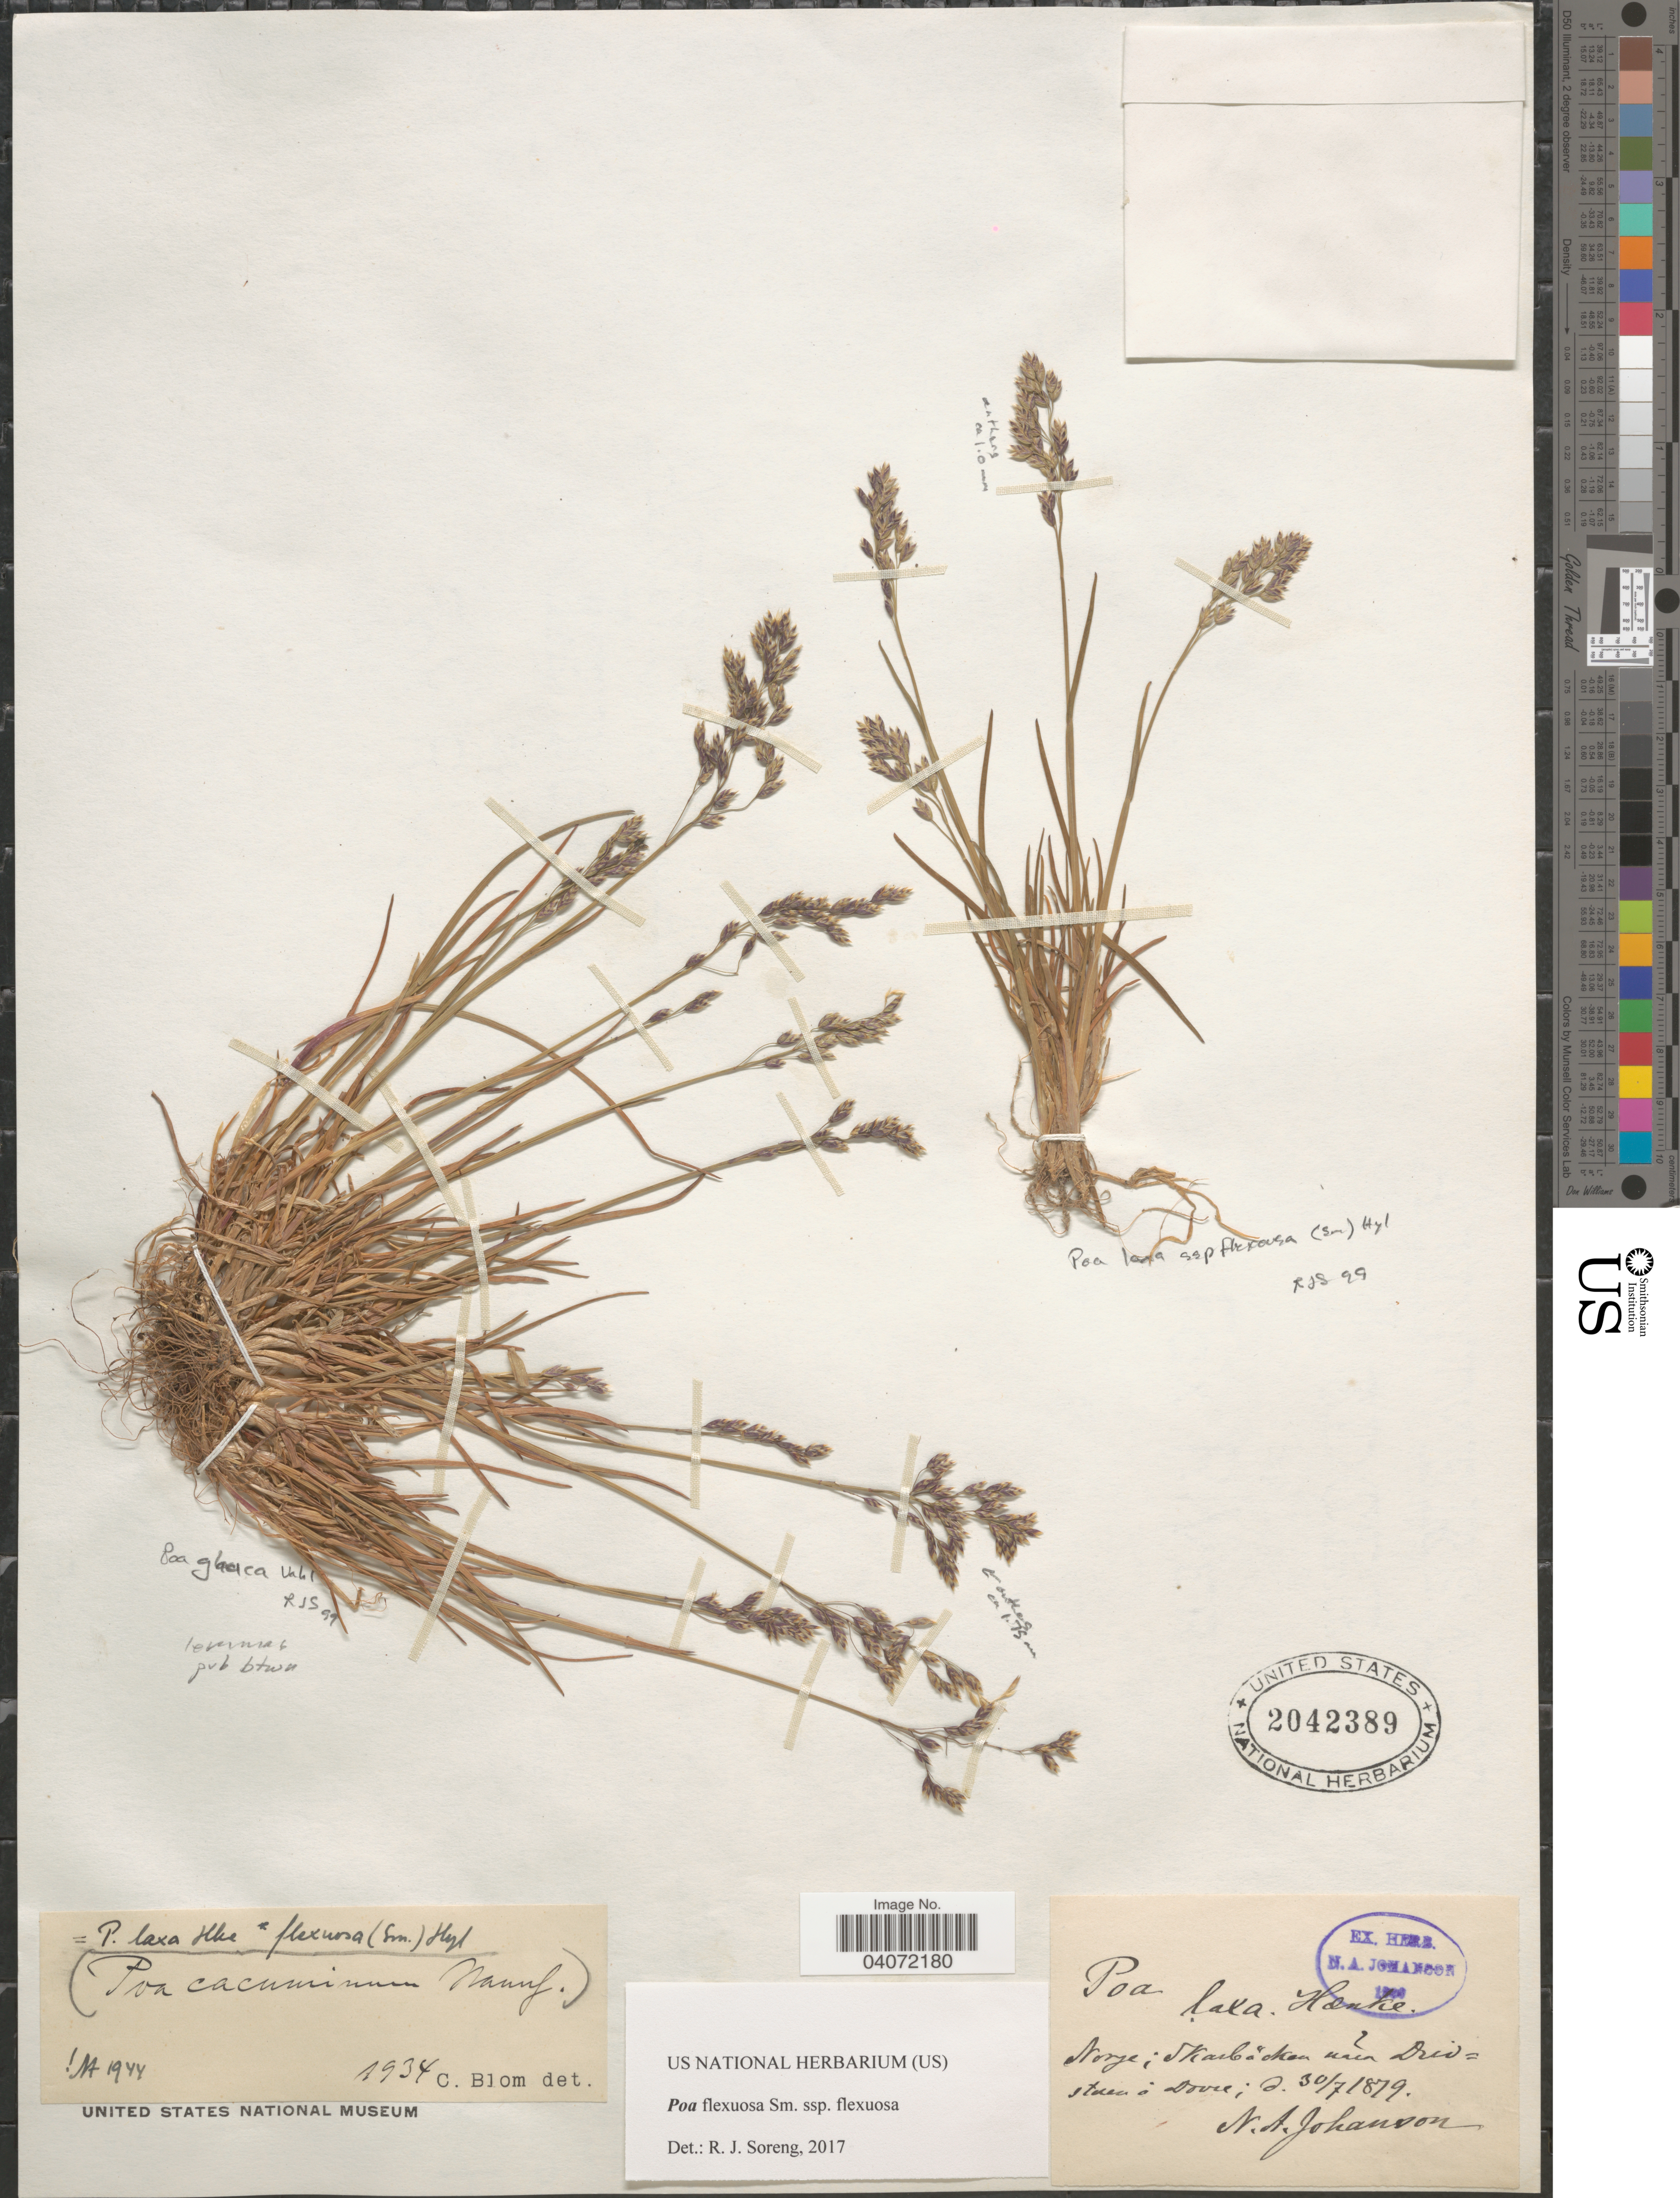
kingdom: Plantae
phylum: Tracheophyta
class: Liliopsida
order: Poales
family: Poaceae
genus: Poa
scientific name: Poa flexuosa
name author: Muhl.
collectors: N. Johanson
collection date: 1879-07-30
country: Norway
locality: Norge; Skarbäcken naer Drivstuen Dovre.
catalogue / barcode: US 2042389